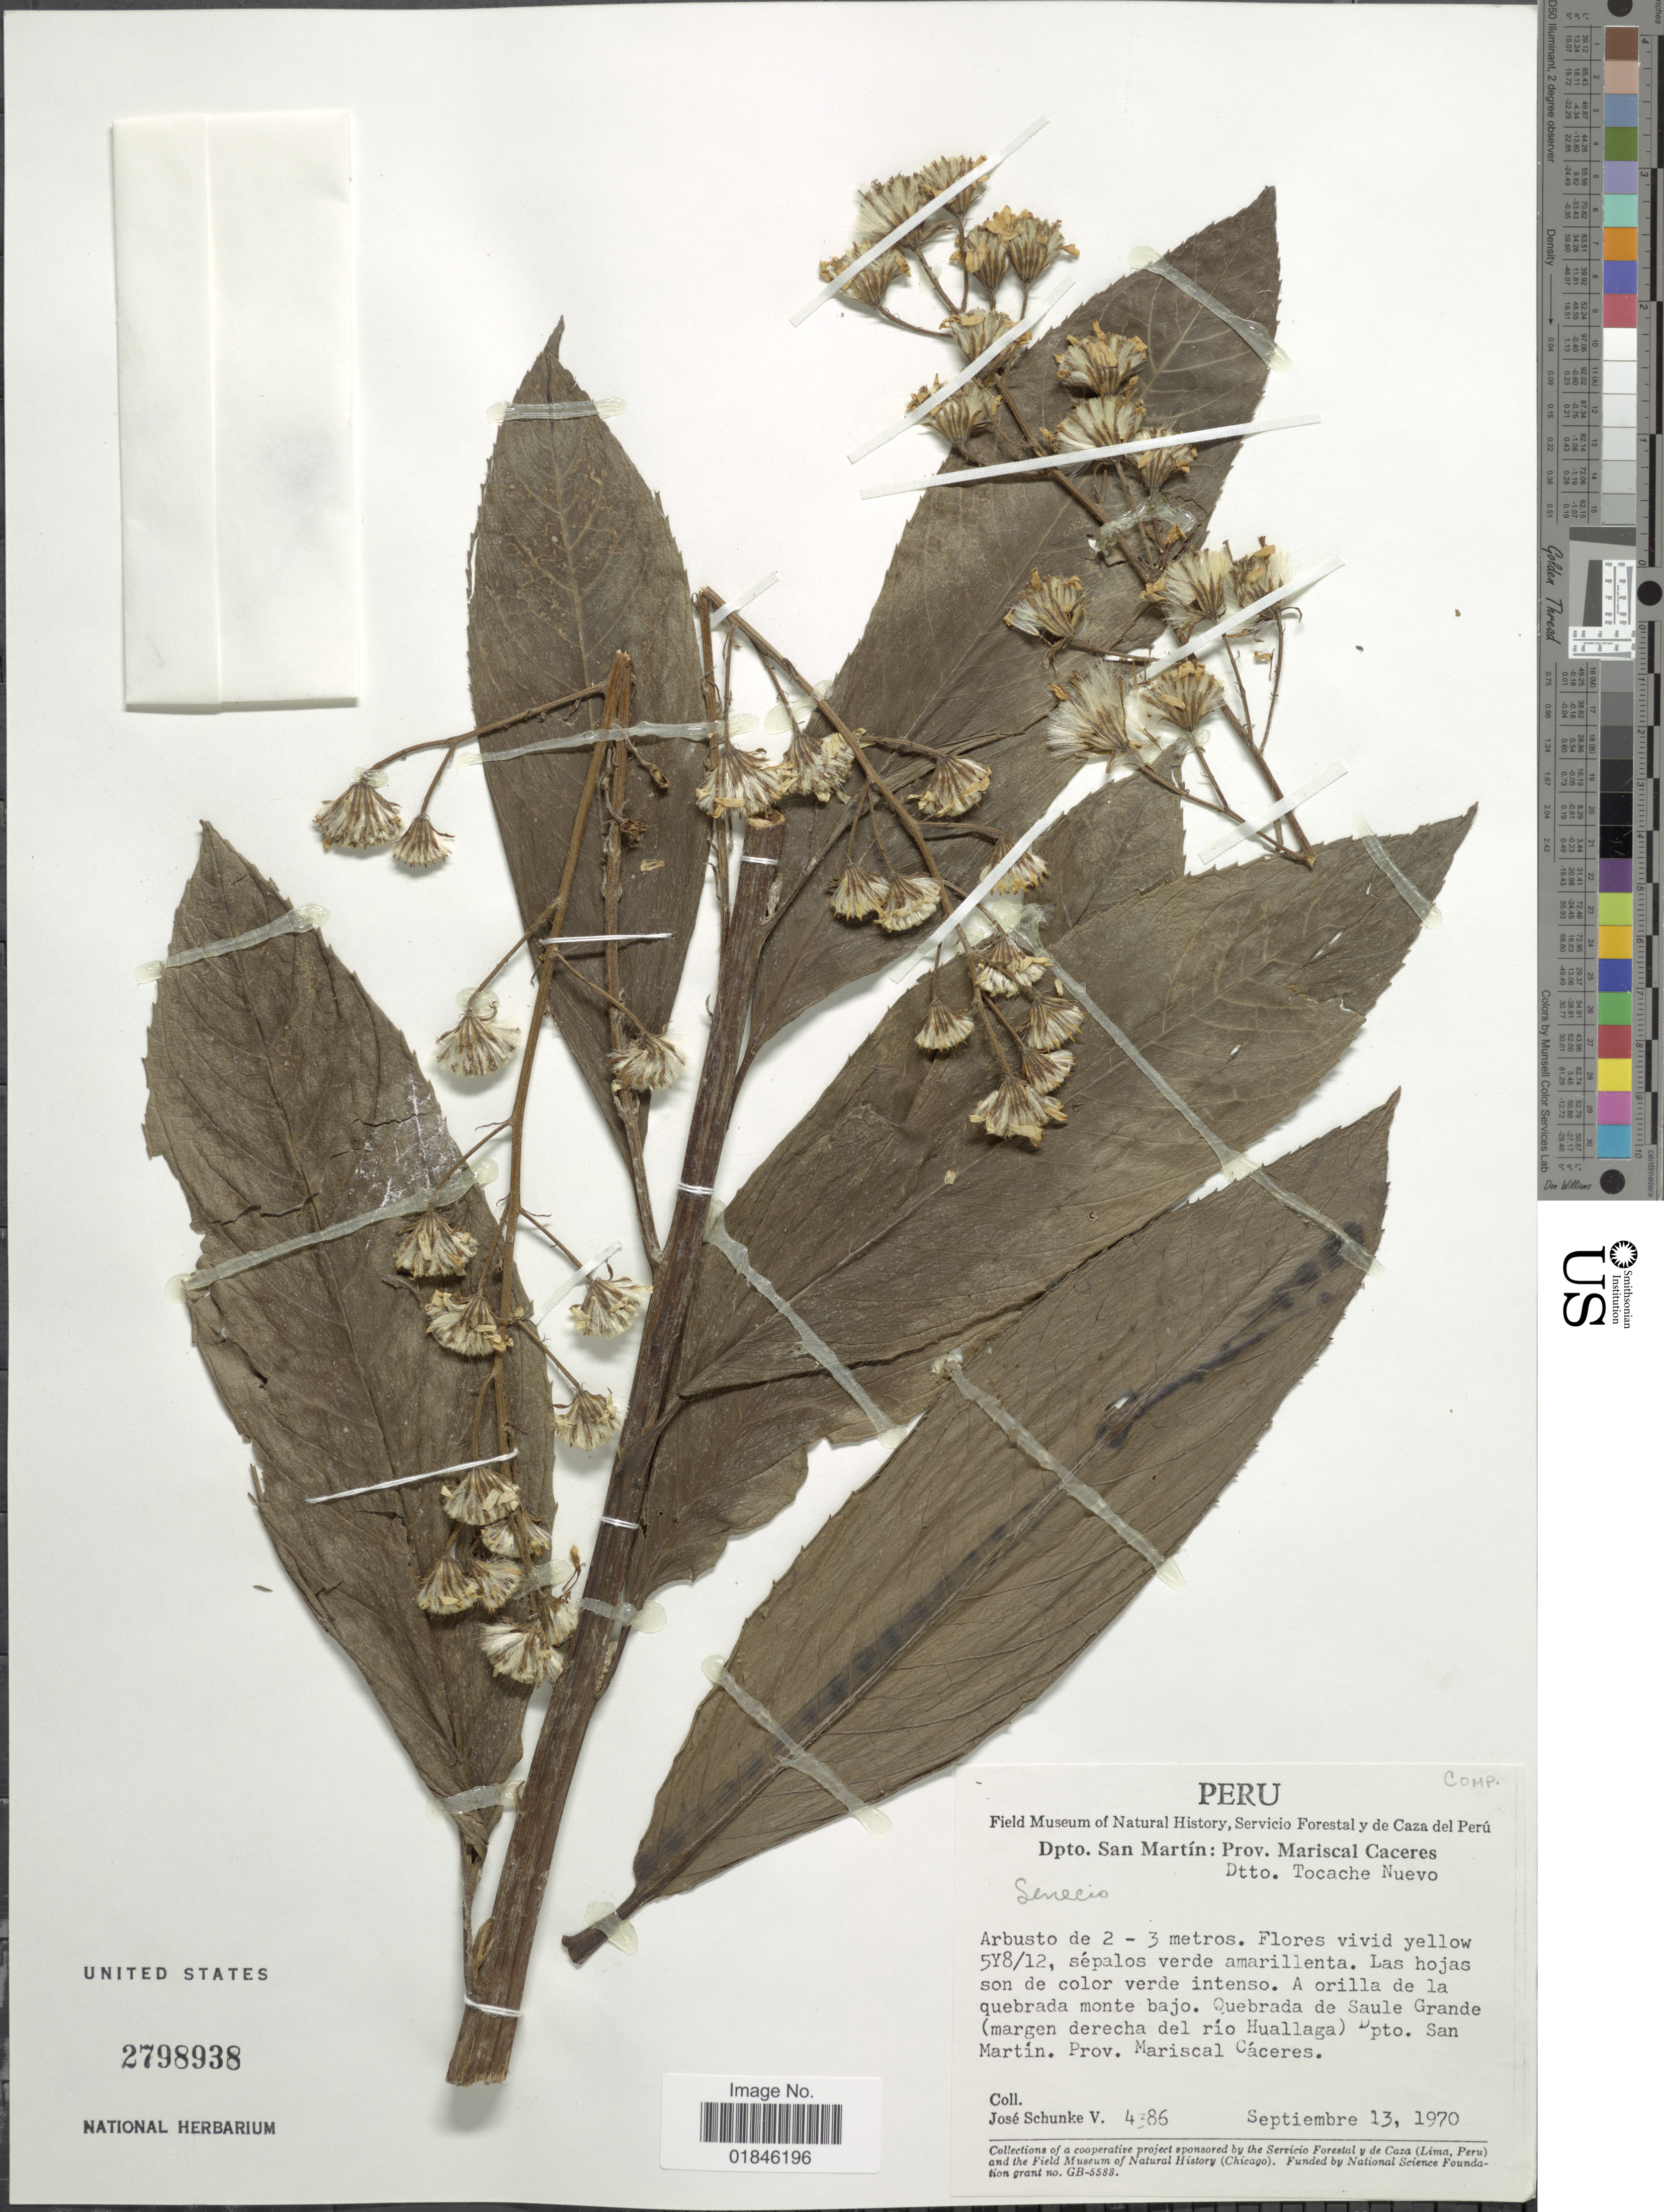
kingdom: Plantae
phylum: Tracheophyta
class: Magnoliopsida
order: Asterales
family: Asteraceae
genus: Pentacalia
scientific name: Pentacalia reflexa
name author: (Kunth) Cuatrec.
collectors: J. Schunke Vigo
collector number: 4386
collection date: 1970-09-13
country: Peru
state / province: San Martín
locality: Dpto. San Martín: Prov. Mariscal Caceres. Dtto. Tocache Nuevo. Quebrada de Saule Grande (margen derecha del río Huallaga) Dpto. San Martín. Prov. Mariscal Cáceres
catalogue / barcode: US 2798938